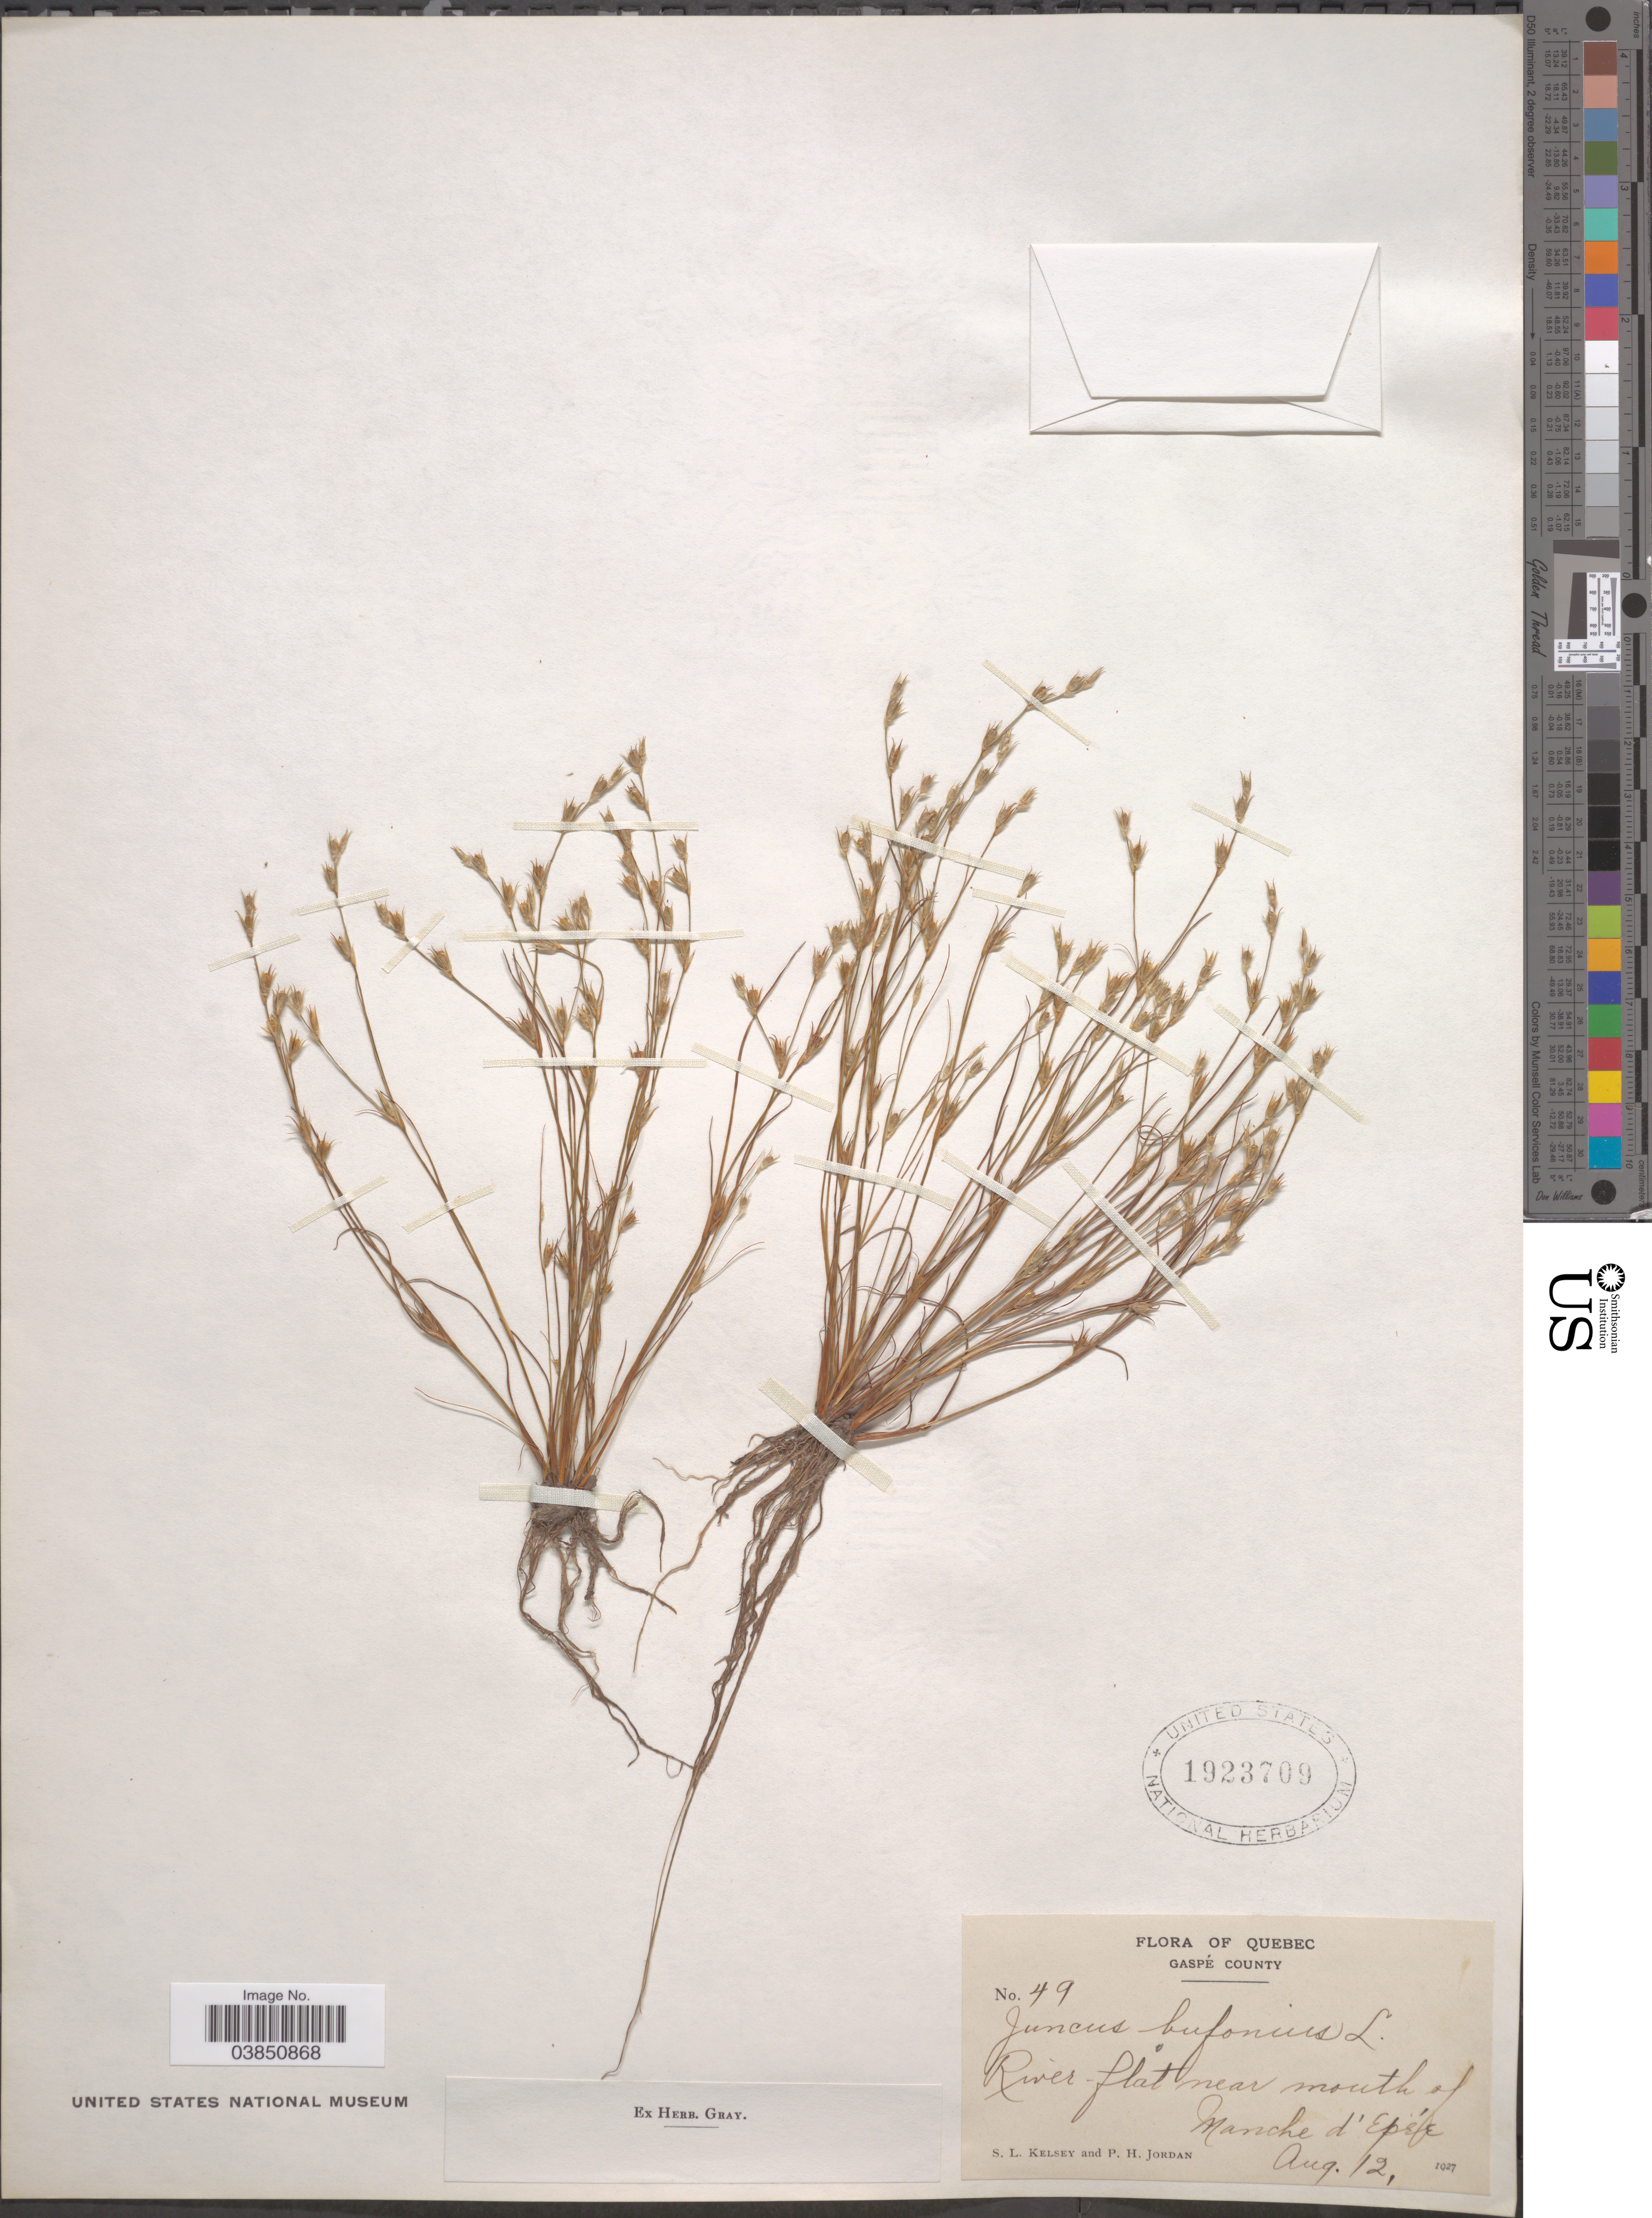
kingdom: Plantae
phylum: Tracheophyta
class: Liliopsida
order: Poales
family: Juncaceae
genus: Juncus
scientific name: Juncus bufonius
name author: L.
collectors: S. Kelsey & P. Jordan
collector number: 49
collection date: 1927-08-12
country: Canada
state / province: Quebec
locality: Gaspé County. River-flat near mouth of Manche d'Epée.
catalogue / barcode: US 1923709